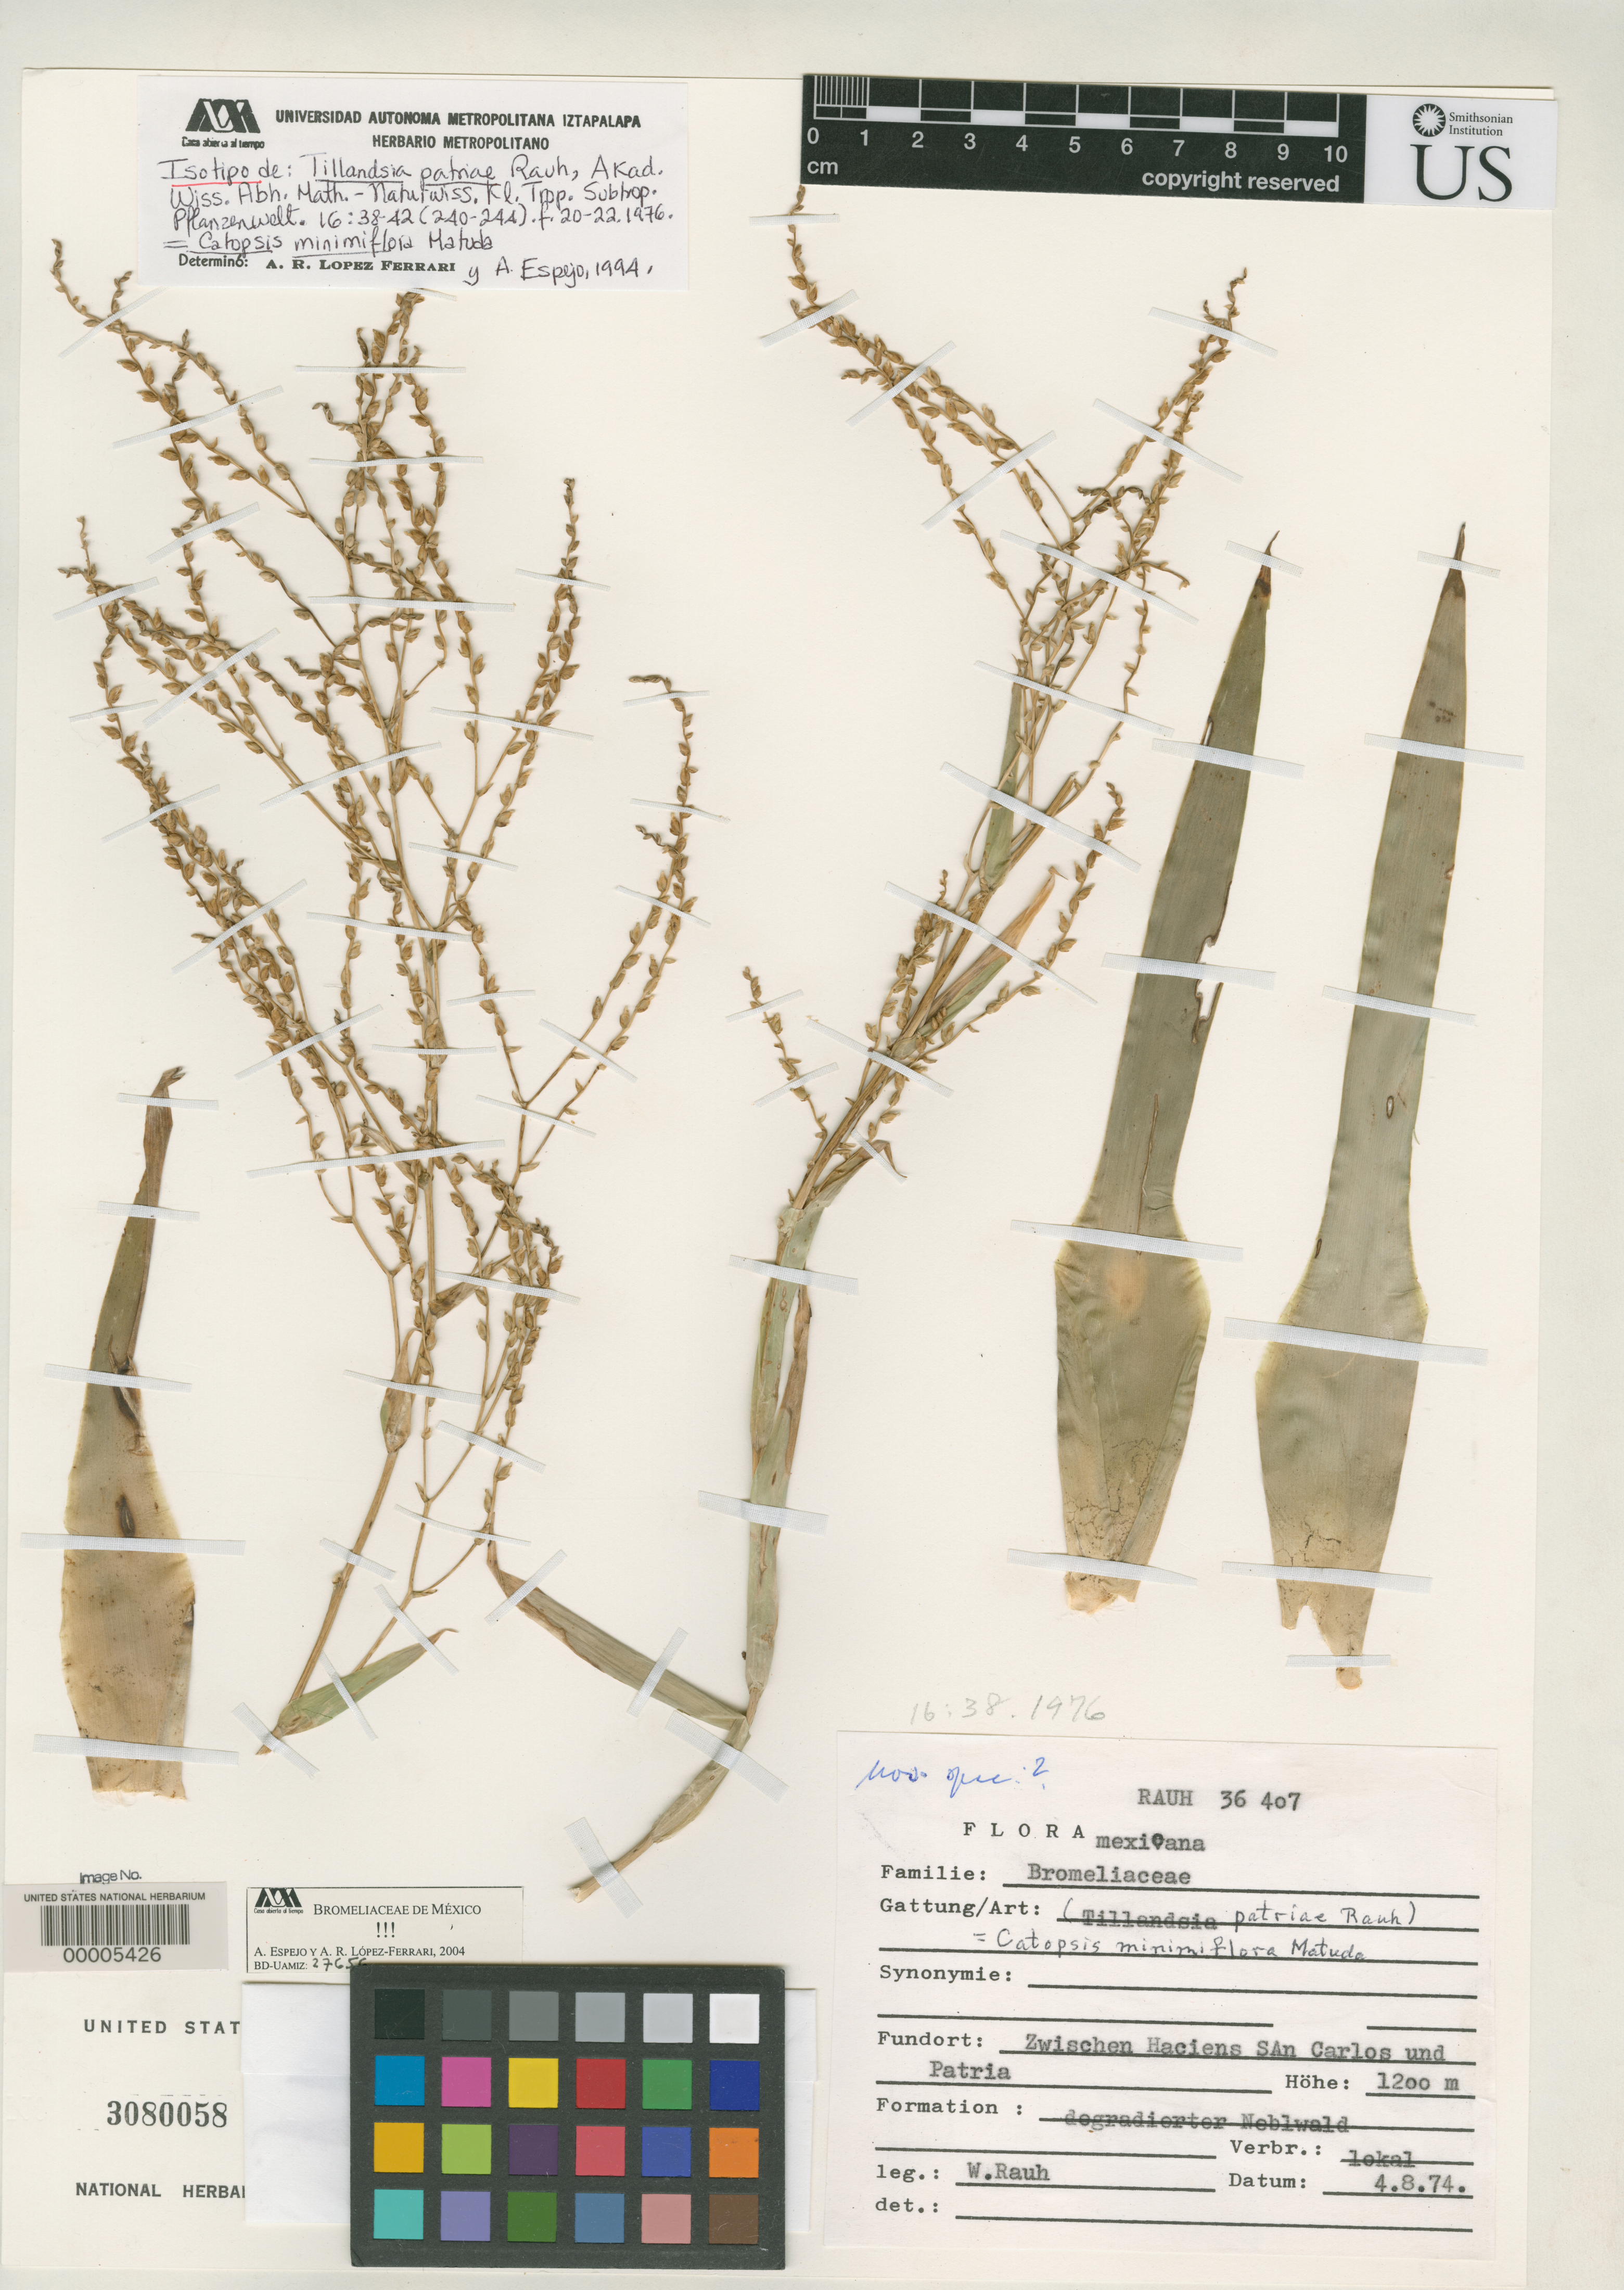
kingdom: Plantae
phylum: Tracheophyta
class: Liliopsida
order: Poales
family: Bromeliaceae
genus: Tillandsia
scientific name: Tillandsia patriae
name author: Rauh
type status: Isotype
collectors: W. Rauh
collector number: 36407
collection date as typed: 04 Aug 1974 or 08 Apr 1974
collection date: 1974-04-08 or 1974-08-04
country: Mexico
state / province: Chiapas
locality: Between Hacienda Patria and San Carlos.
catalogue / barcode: US 3080058